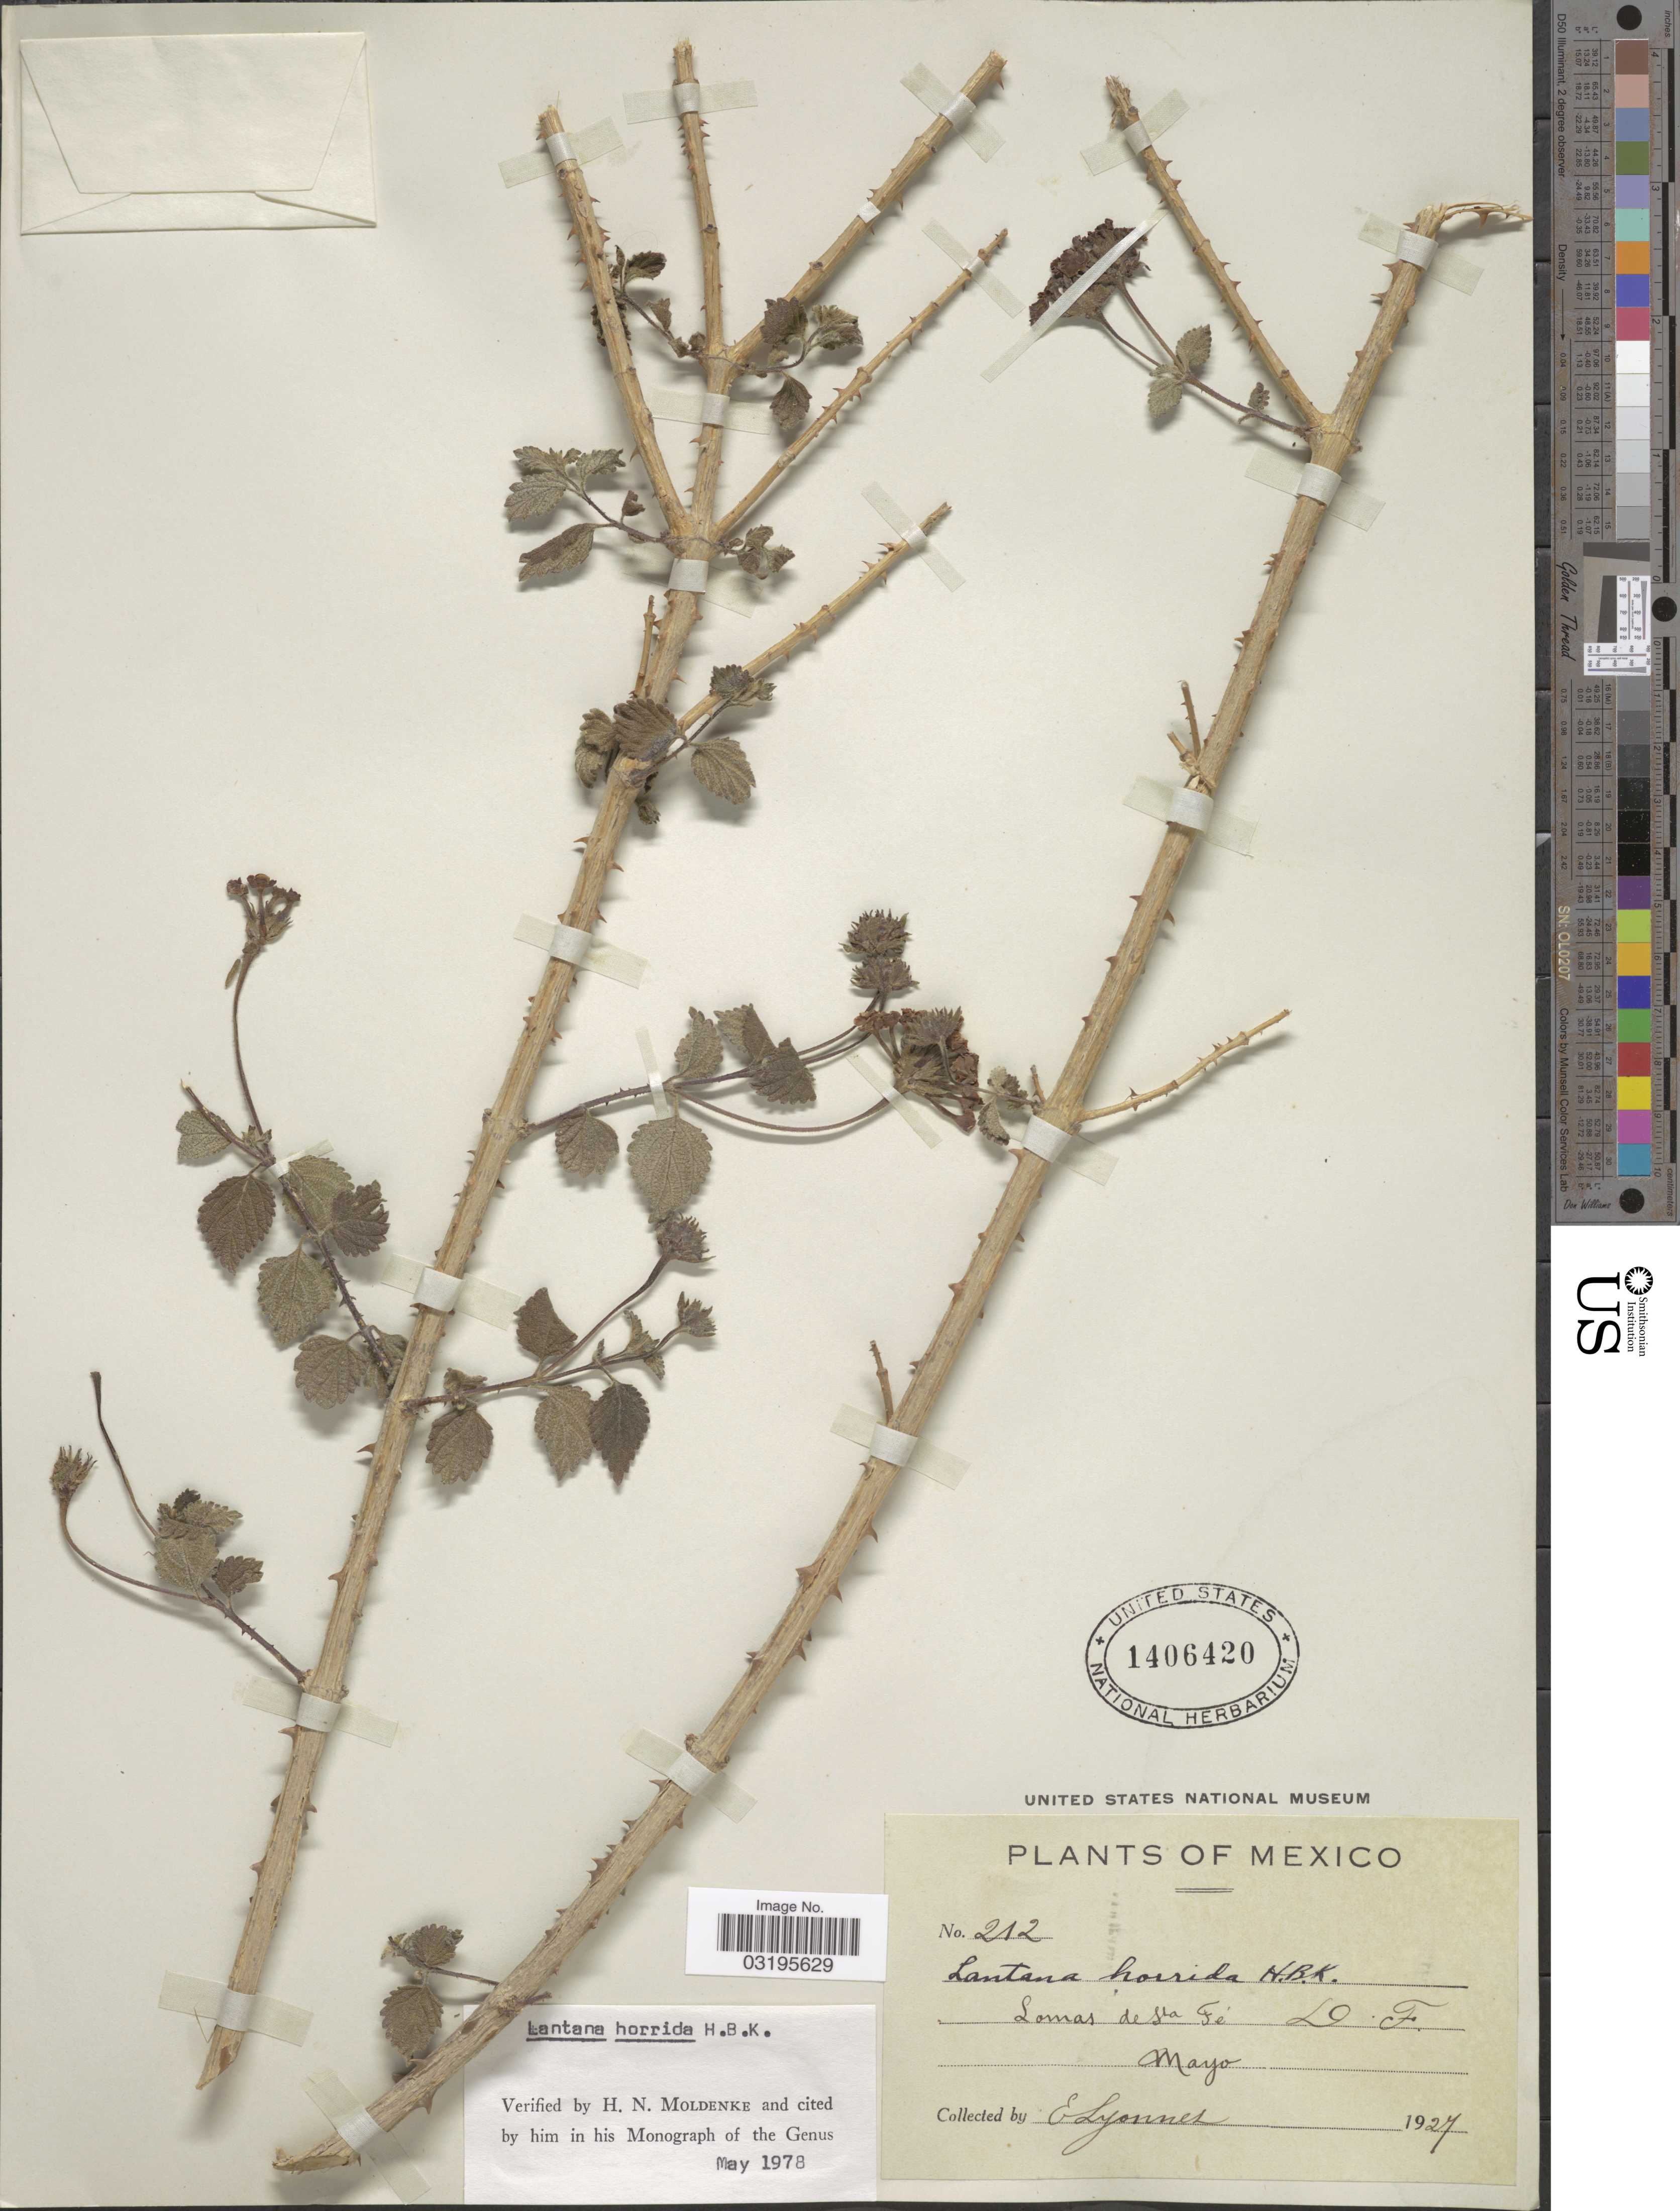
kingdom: Plantae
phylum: Tracheophyta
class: Magnoliopsida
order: Lamiales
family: Verbenaceae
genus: Lantana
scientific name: Lantana horrida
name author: Kunth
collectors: E. Lyonnet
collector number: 212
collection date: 1927-05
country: Mexico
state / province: Distrito Federal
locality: Lomas de Sta Fé.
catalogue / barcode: US 1406420